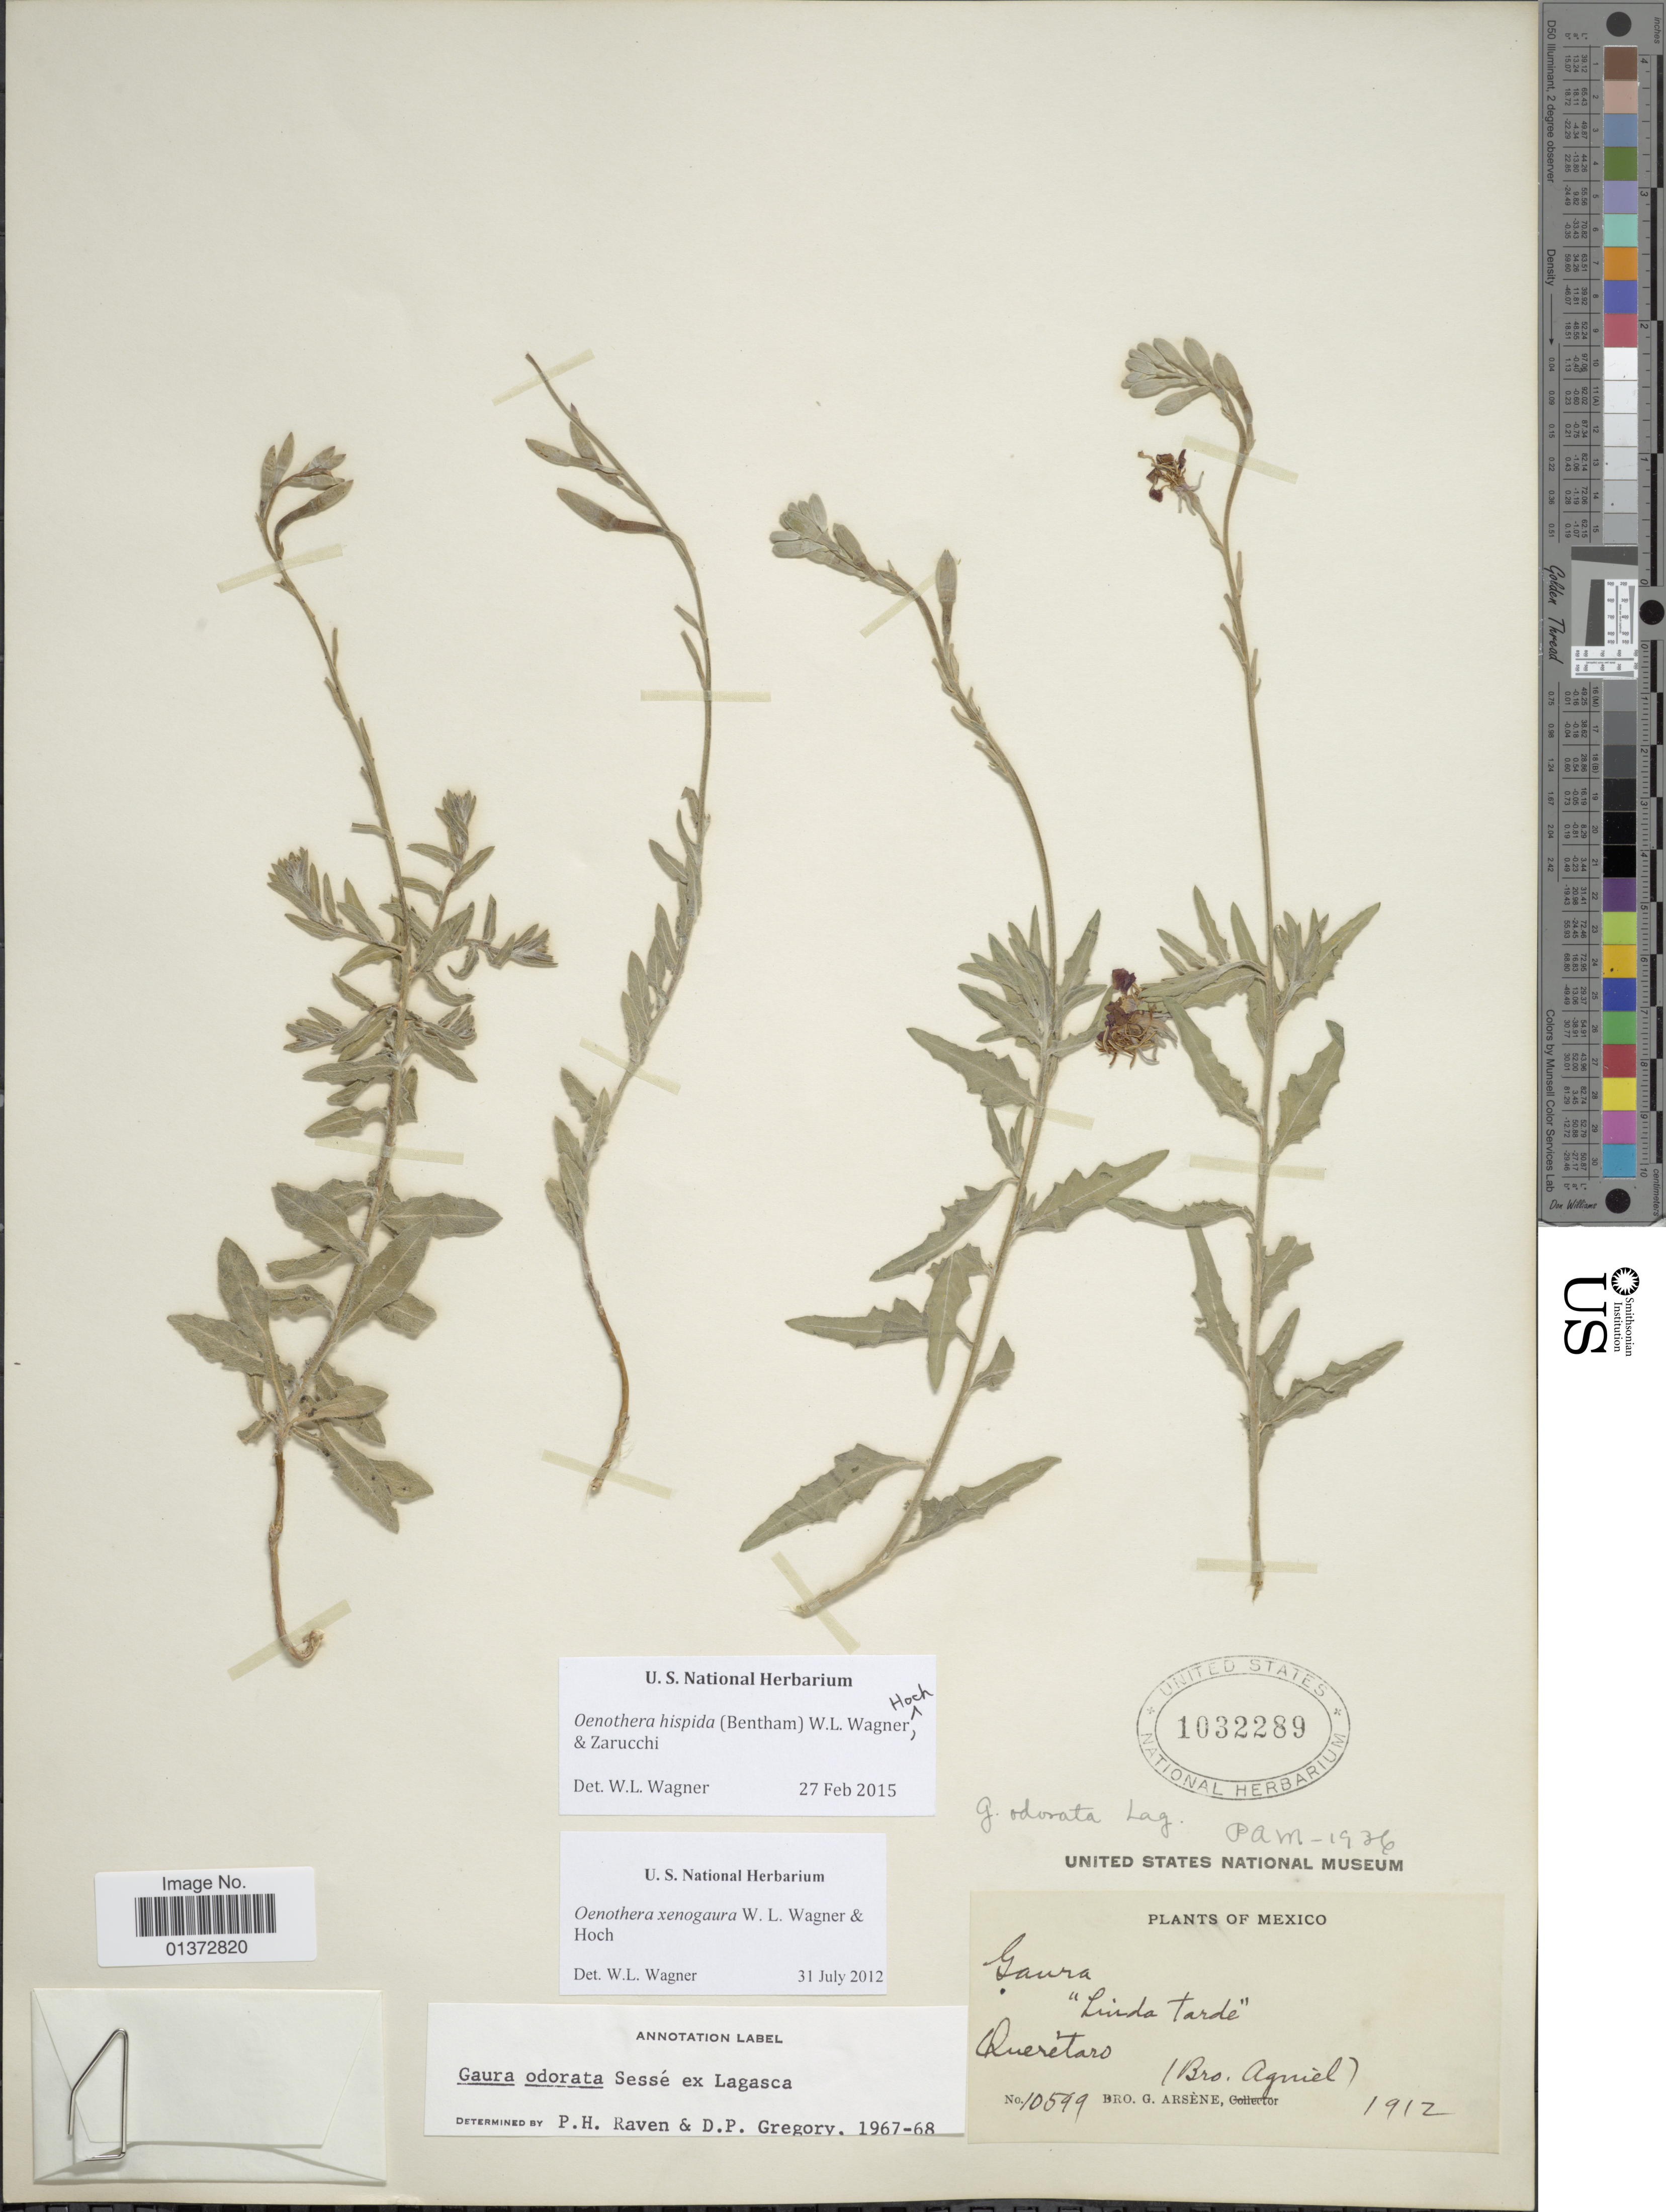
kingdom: Plantae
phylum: Tracheophyta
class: Magnoliopsida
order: Myrtales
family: Onagraceae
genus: Oenothera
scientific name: Oenothera hispida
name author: (Benth.) W.L. Wagner et al.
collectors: Bro. Agniel & Bro. G. Arsène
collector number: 10599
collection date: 1912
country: Mexico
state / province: Querétaro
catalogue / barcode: US 1032289